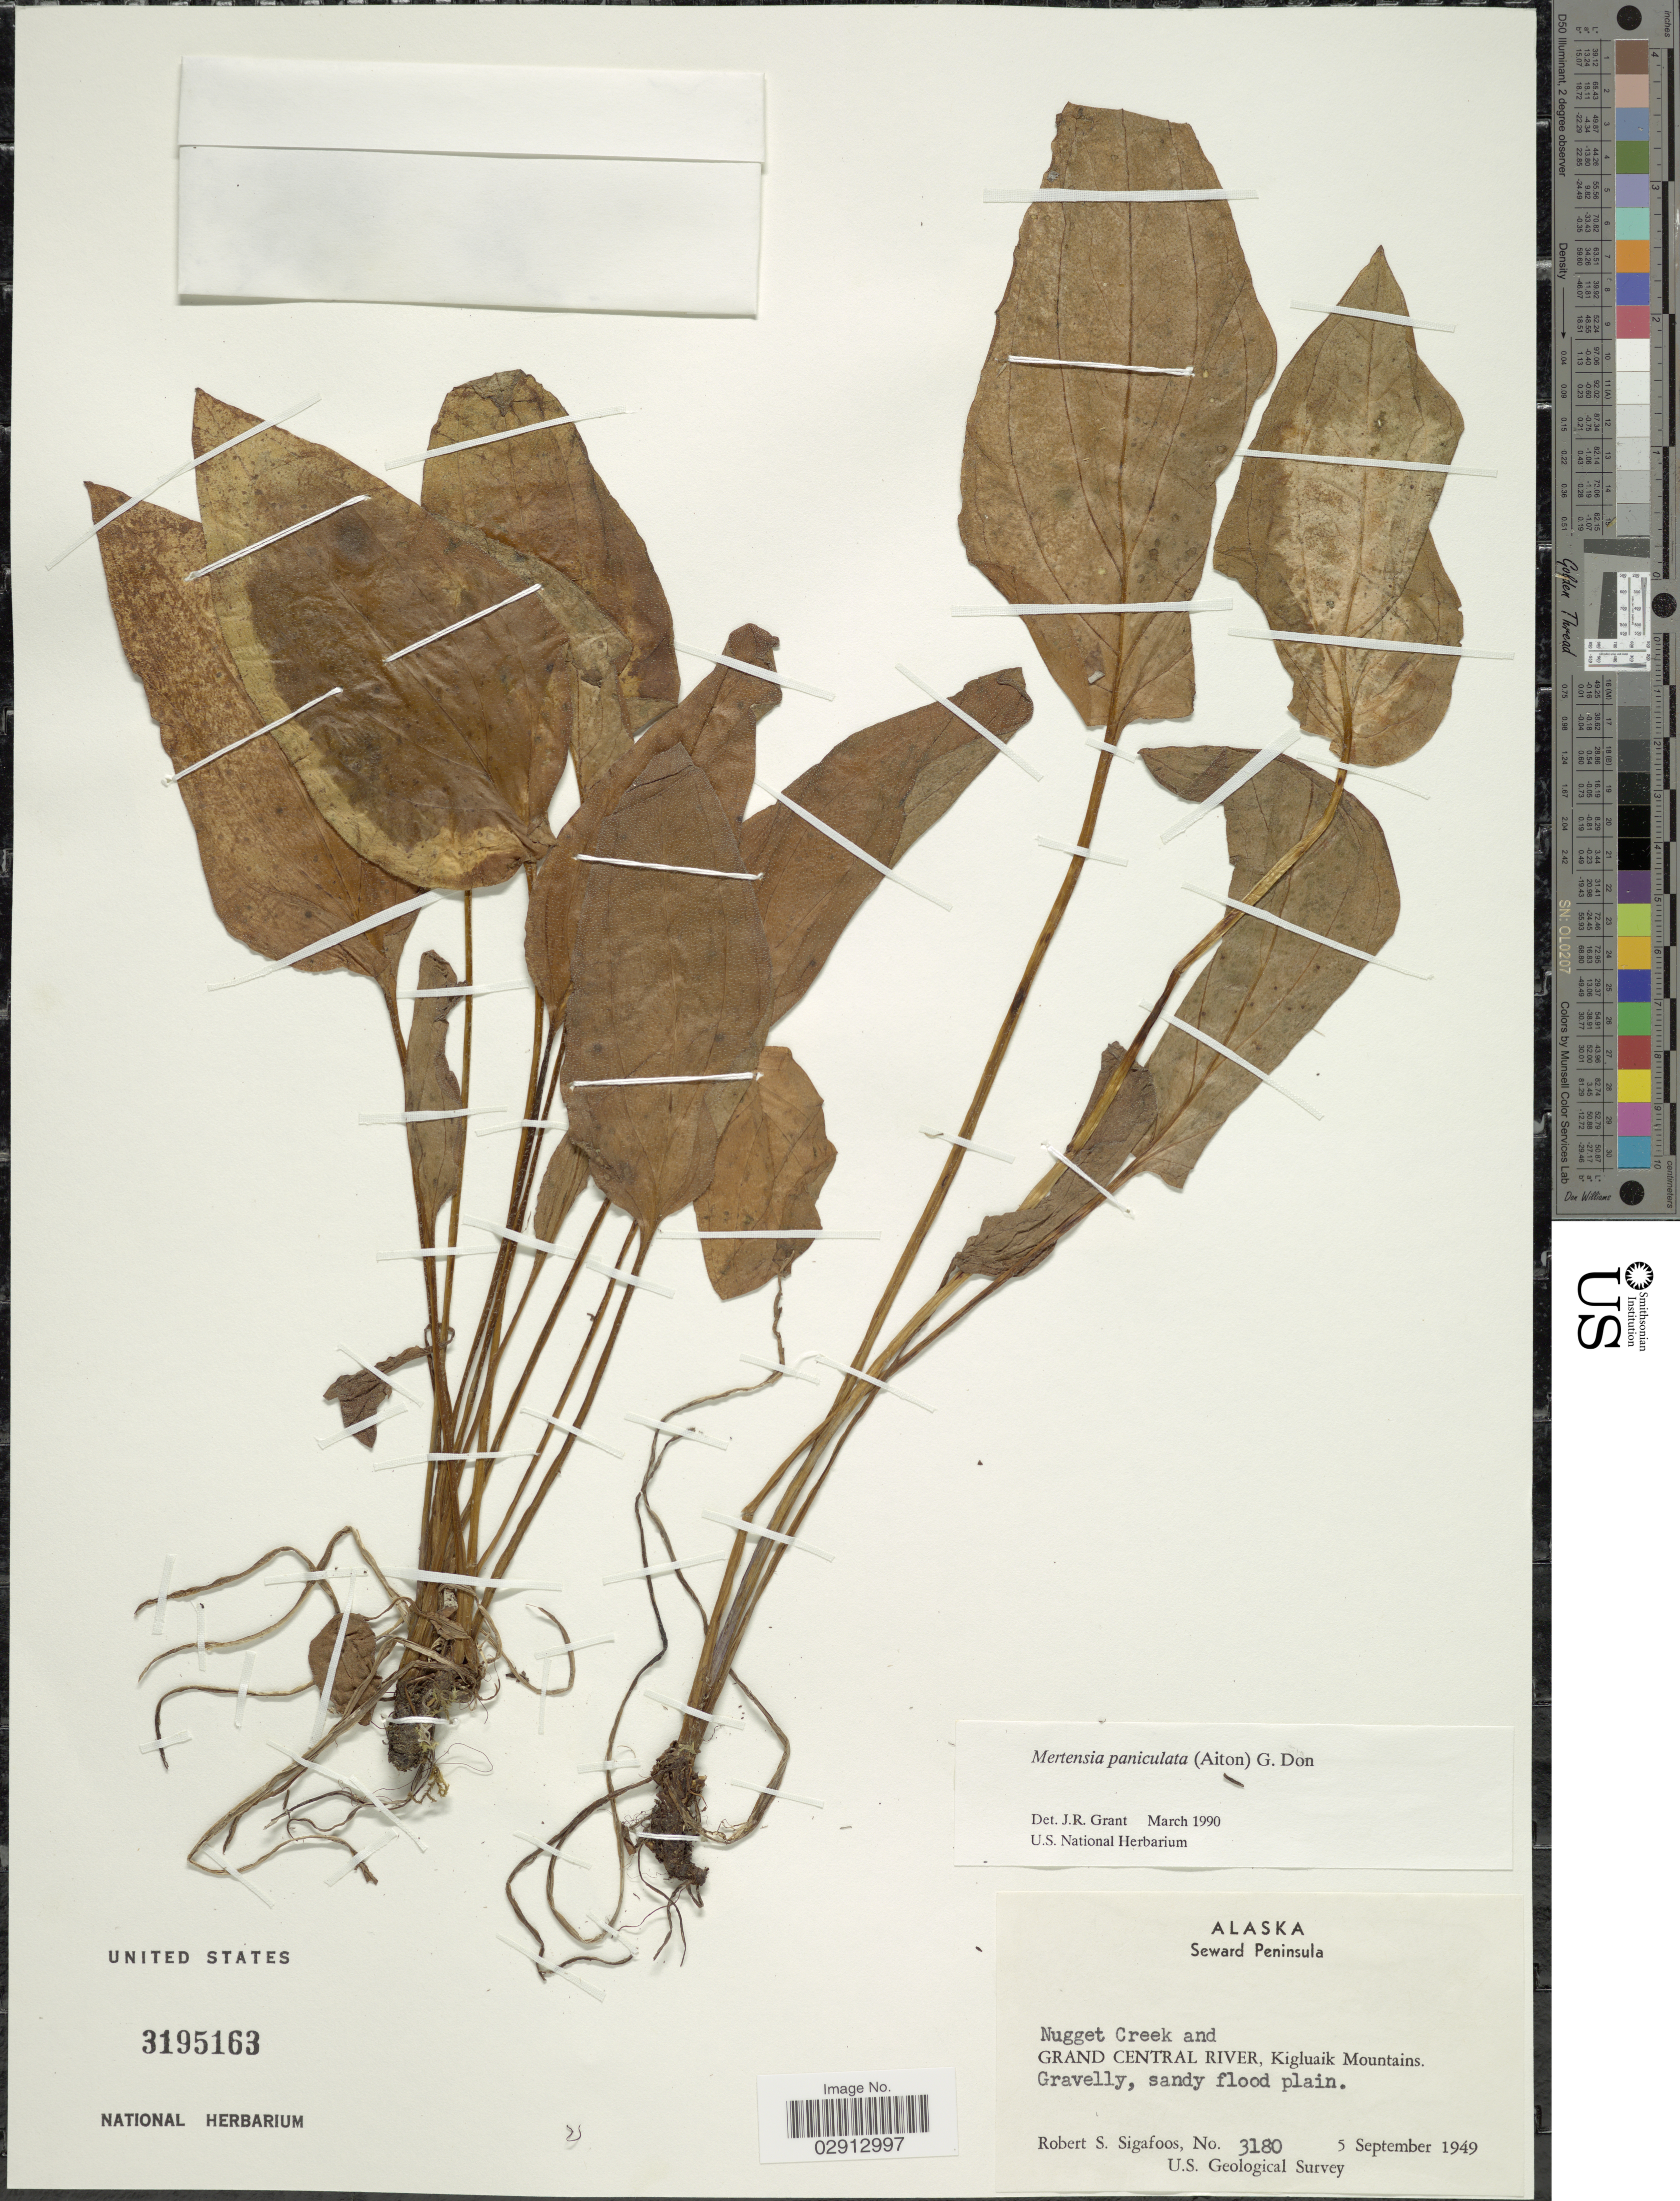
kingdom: Plantae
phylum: Tracheophyta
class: Magnoliopsida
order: Boraginales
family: Boraginaceae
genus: Mertensia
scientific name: Mertensia paniculata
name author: (Aiton) G. Don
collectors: R. Sigafoos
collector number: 3180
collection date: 1949-09-05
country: United States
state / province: Alaska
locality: Seward Peninsula. Nugget Creek and Grand Central River, Kigluaik Mountains.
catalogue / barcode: US 3195163